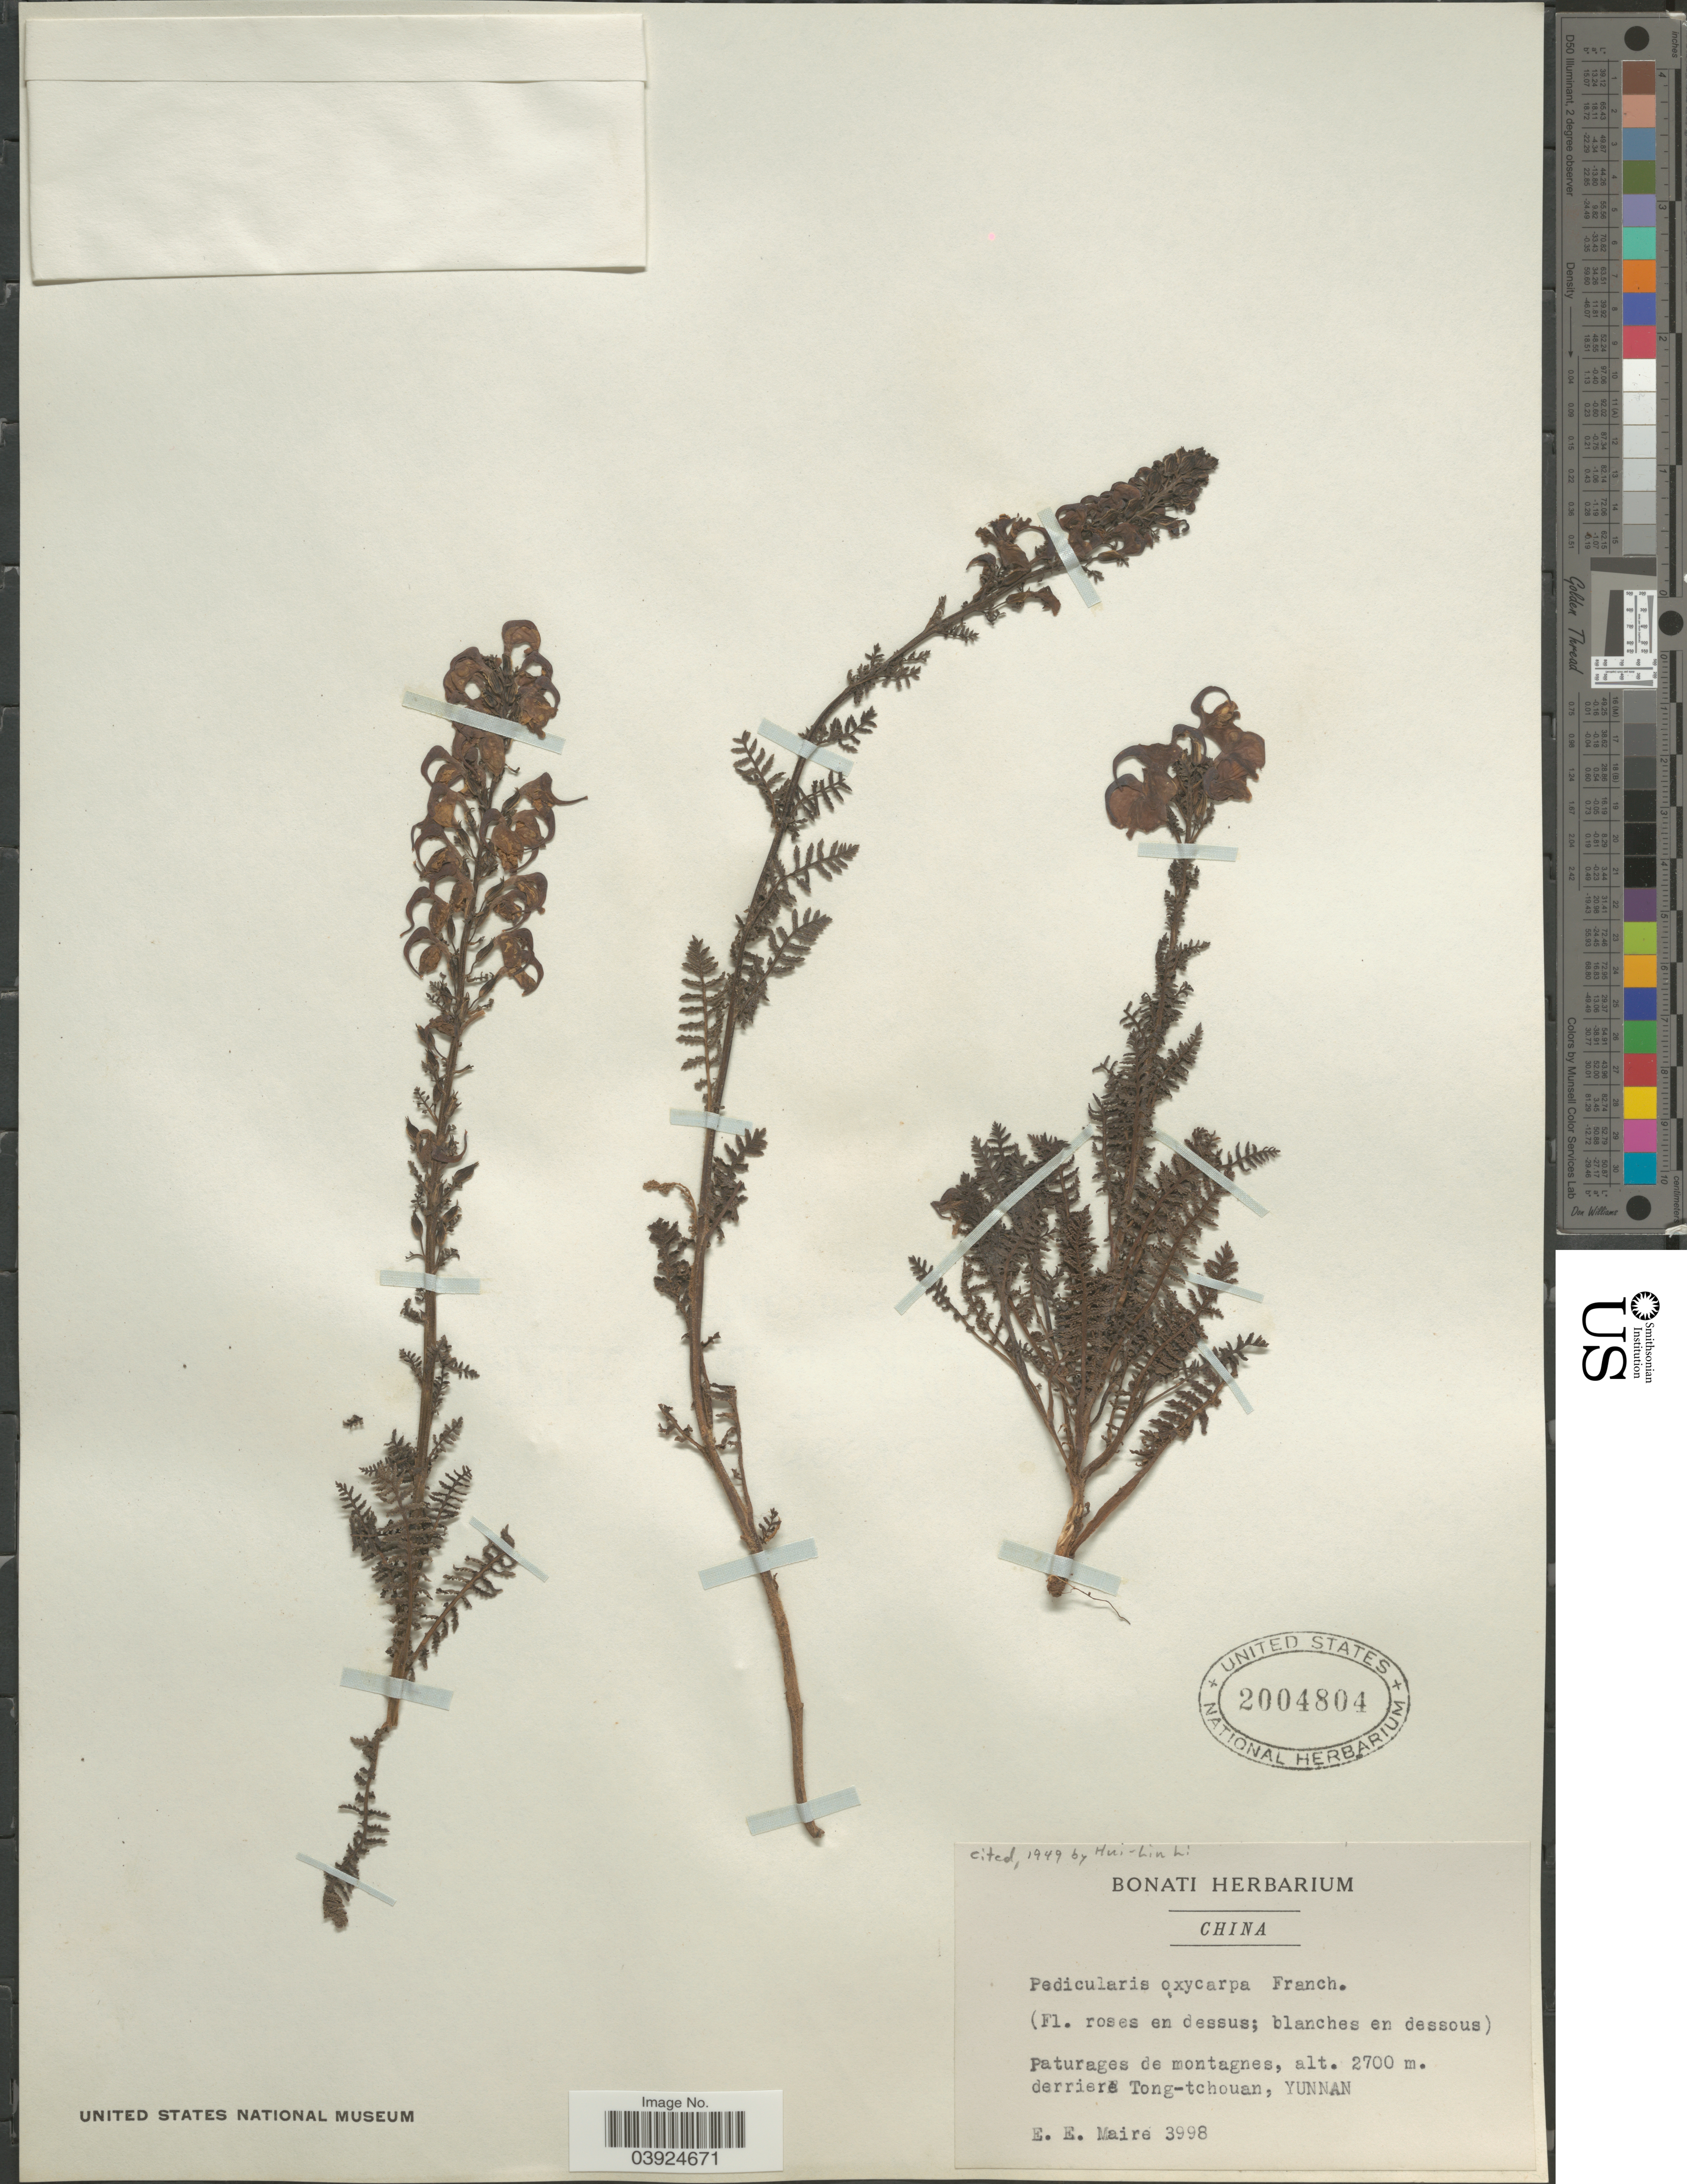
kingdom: Plantae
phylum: Tracheophyta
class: Magnoliopsida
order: Lamiales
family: Orobanchaceae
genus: Pedicularis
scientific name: Pedicularis oxycarpa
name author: Franch. ex Maxim.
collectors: E. E. Maire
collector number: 3998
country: China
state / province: Yunnan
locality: Paturages de montagnes, derrieré Tong-tchouan.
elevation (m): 2700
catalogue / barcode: US 2004804